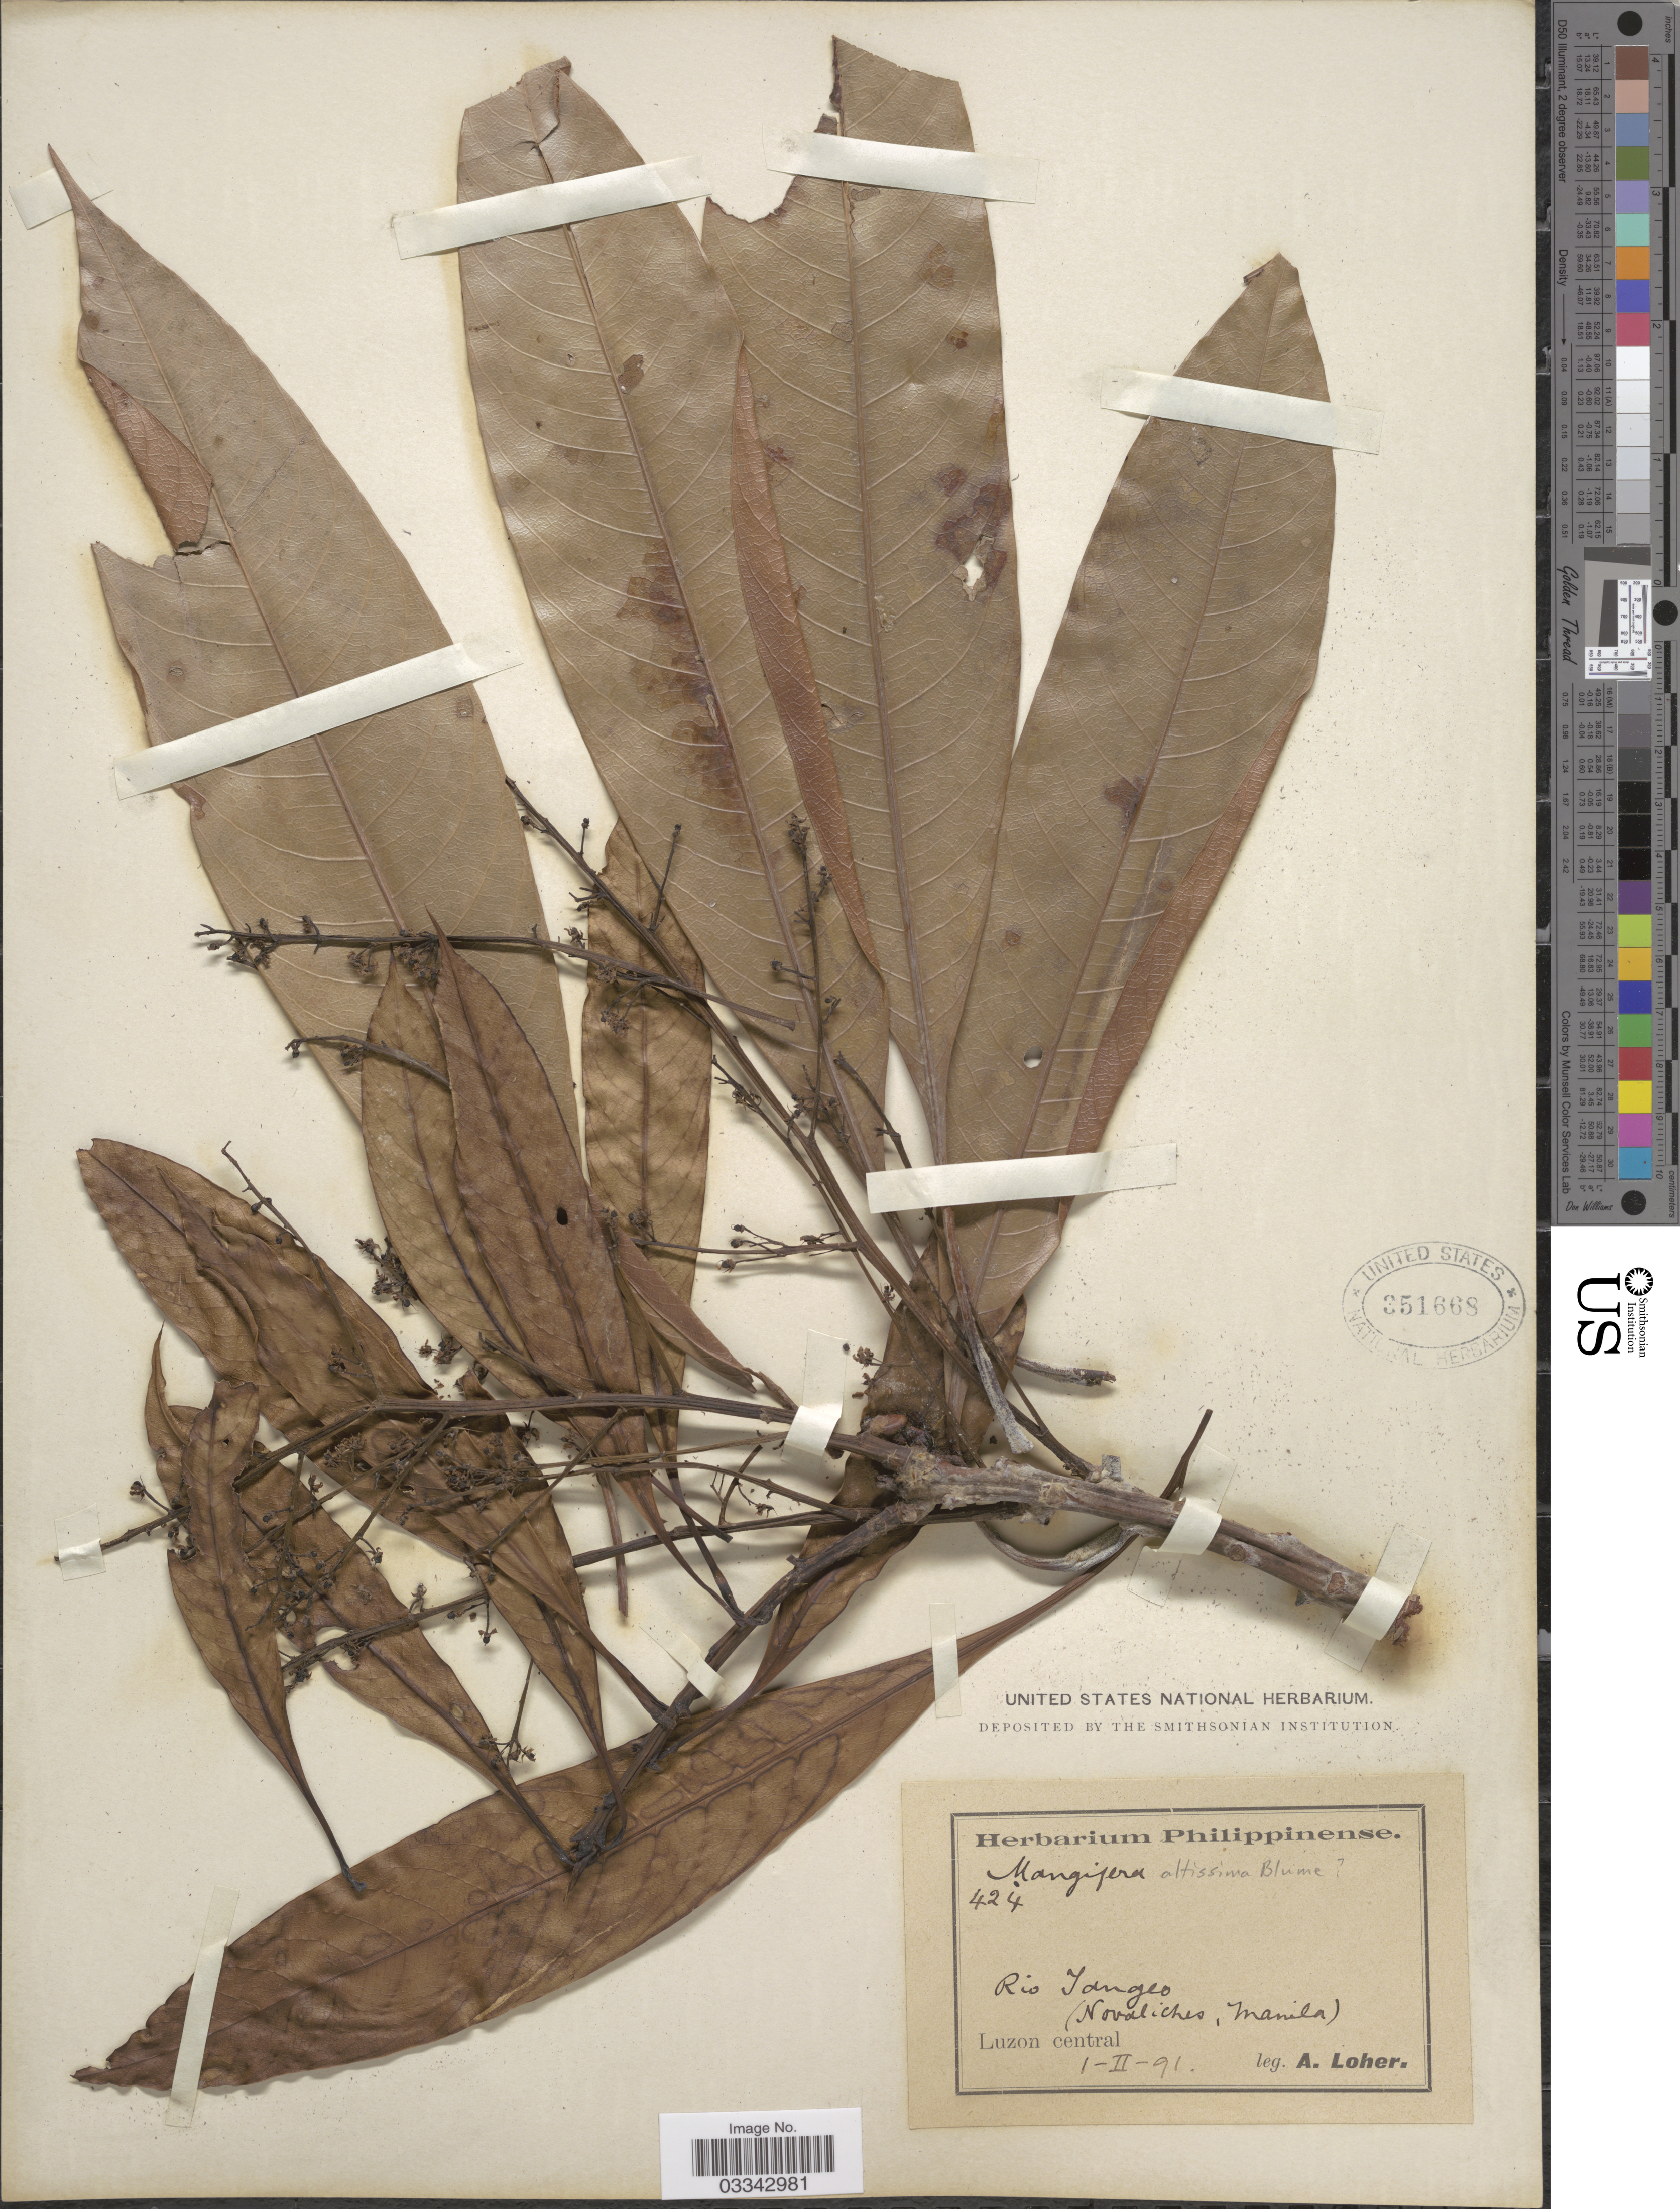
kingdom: Plantae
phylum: Tracheophyta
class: Magnoliopsida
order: Sapindales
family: Anacardiaceae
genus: Mangifera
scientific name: Mangifera altissima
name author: Blanco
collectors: A. Loher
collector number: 424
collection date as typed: Transcribed d/m/y: 1/2/91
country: Philippines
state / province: Central Luzon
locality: Rio Tangos (Novaliches, Manila). Luzon central.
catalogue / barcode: US 351668